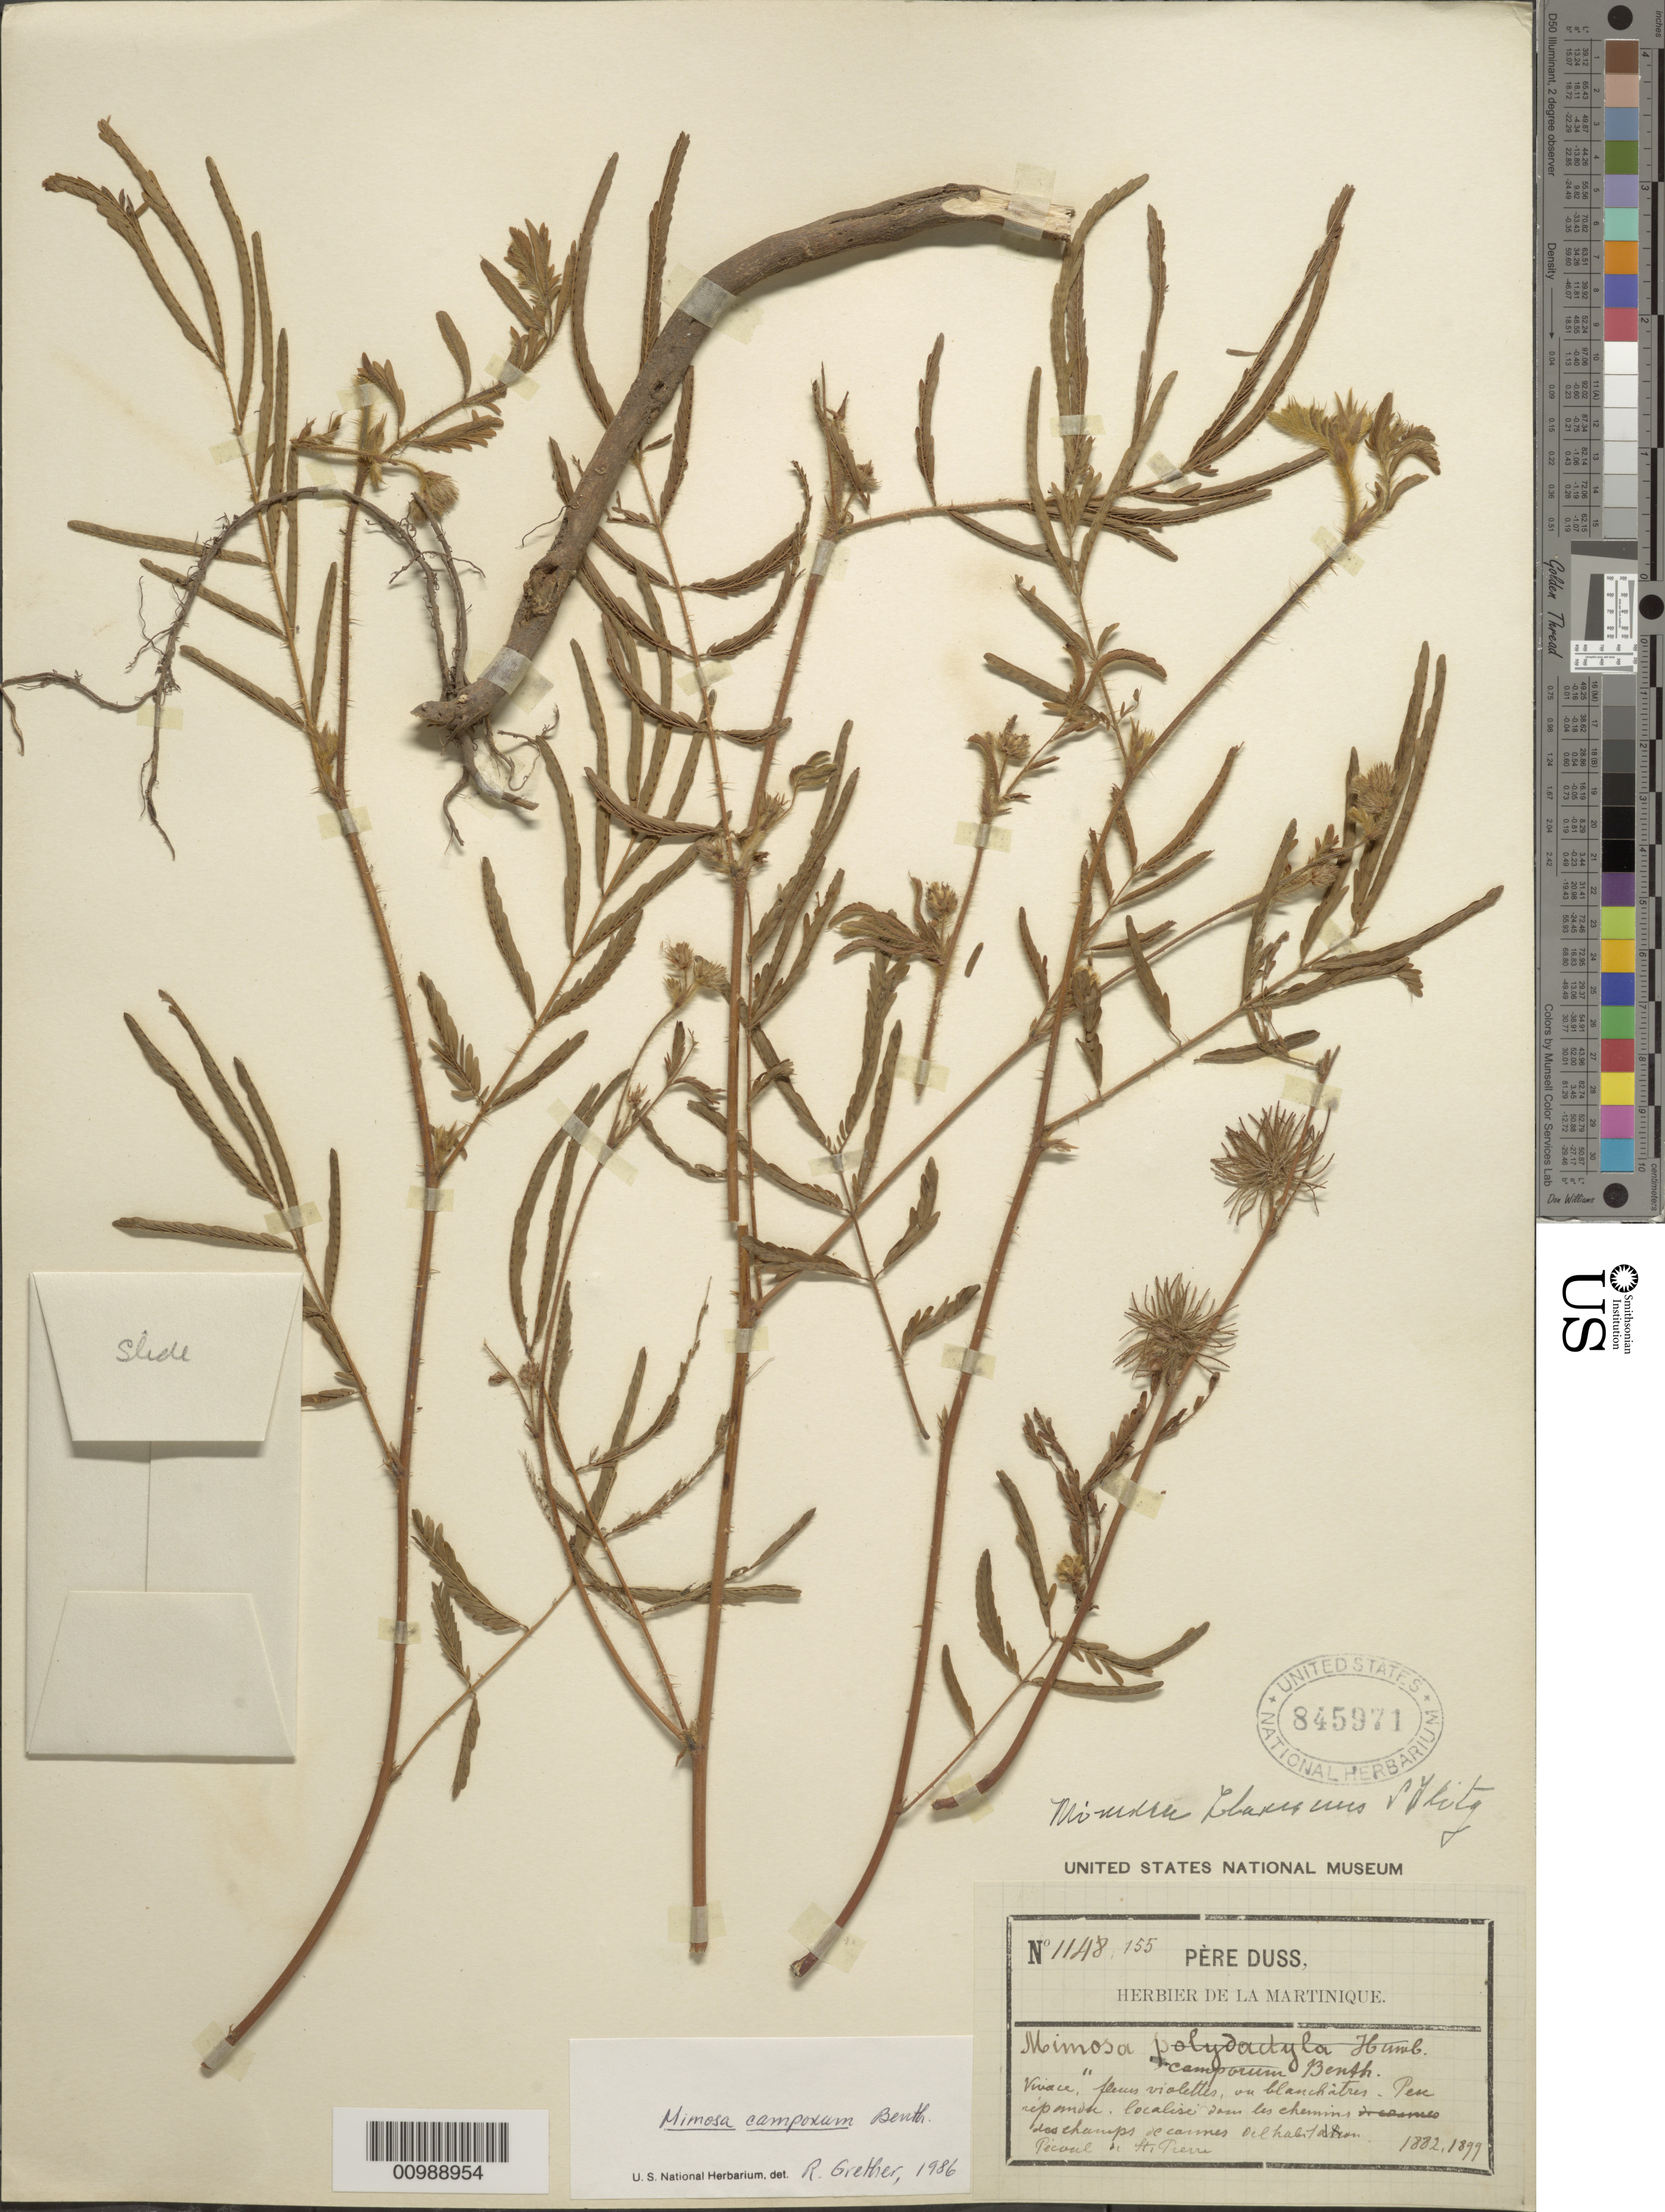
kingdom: Plantae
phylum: Tracheophyta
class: Magnoliopsida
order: Fabales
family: Fabaceae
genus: Mimosa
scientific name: Mimosa camporum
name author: Benth.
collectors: Père Duss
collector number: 1148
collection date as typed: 1882 to -- --- 1899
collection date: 1882/1899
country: Martinique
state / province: Saint-Pierre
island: Martinique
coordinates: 0 N, 0 E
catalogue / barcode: US 845971